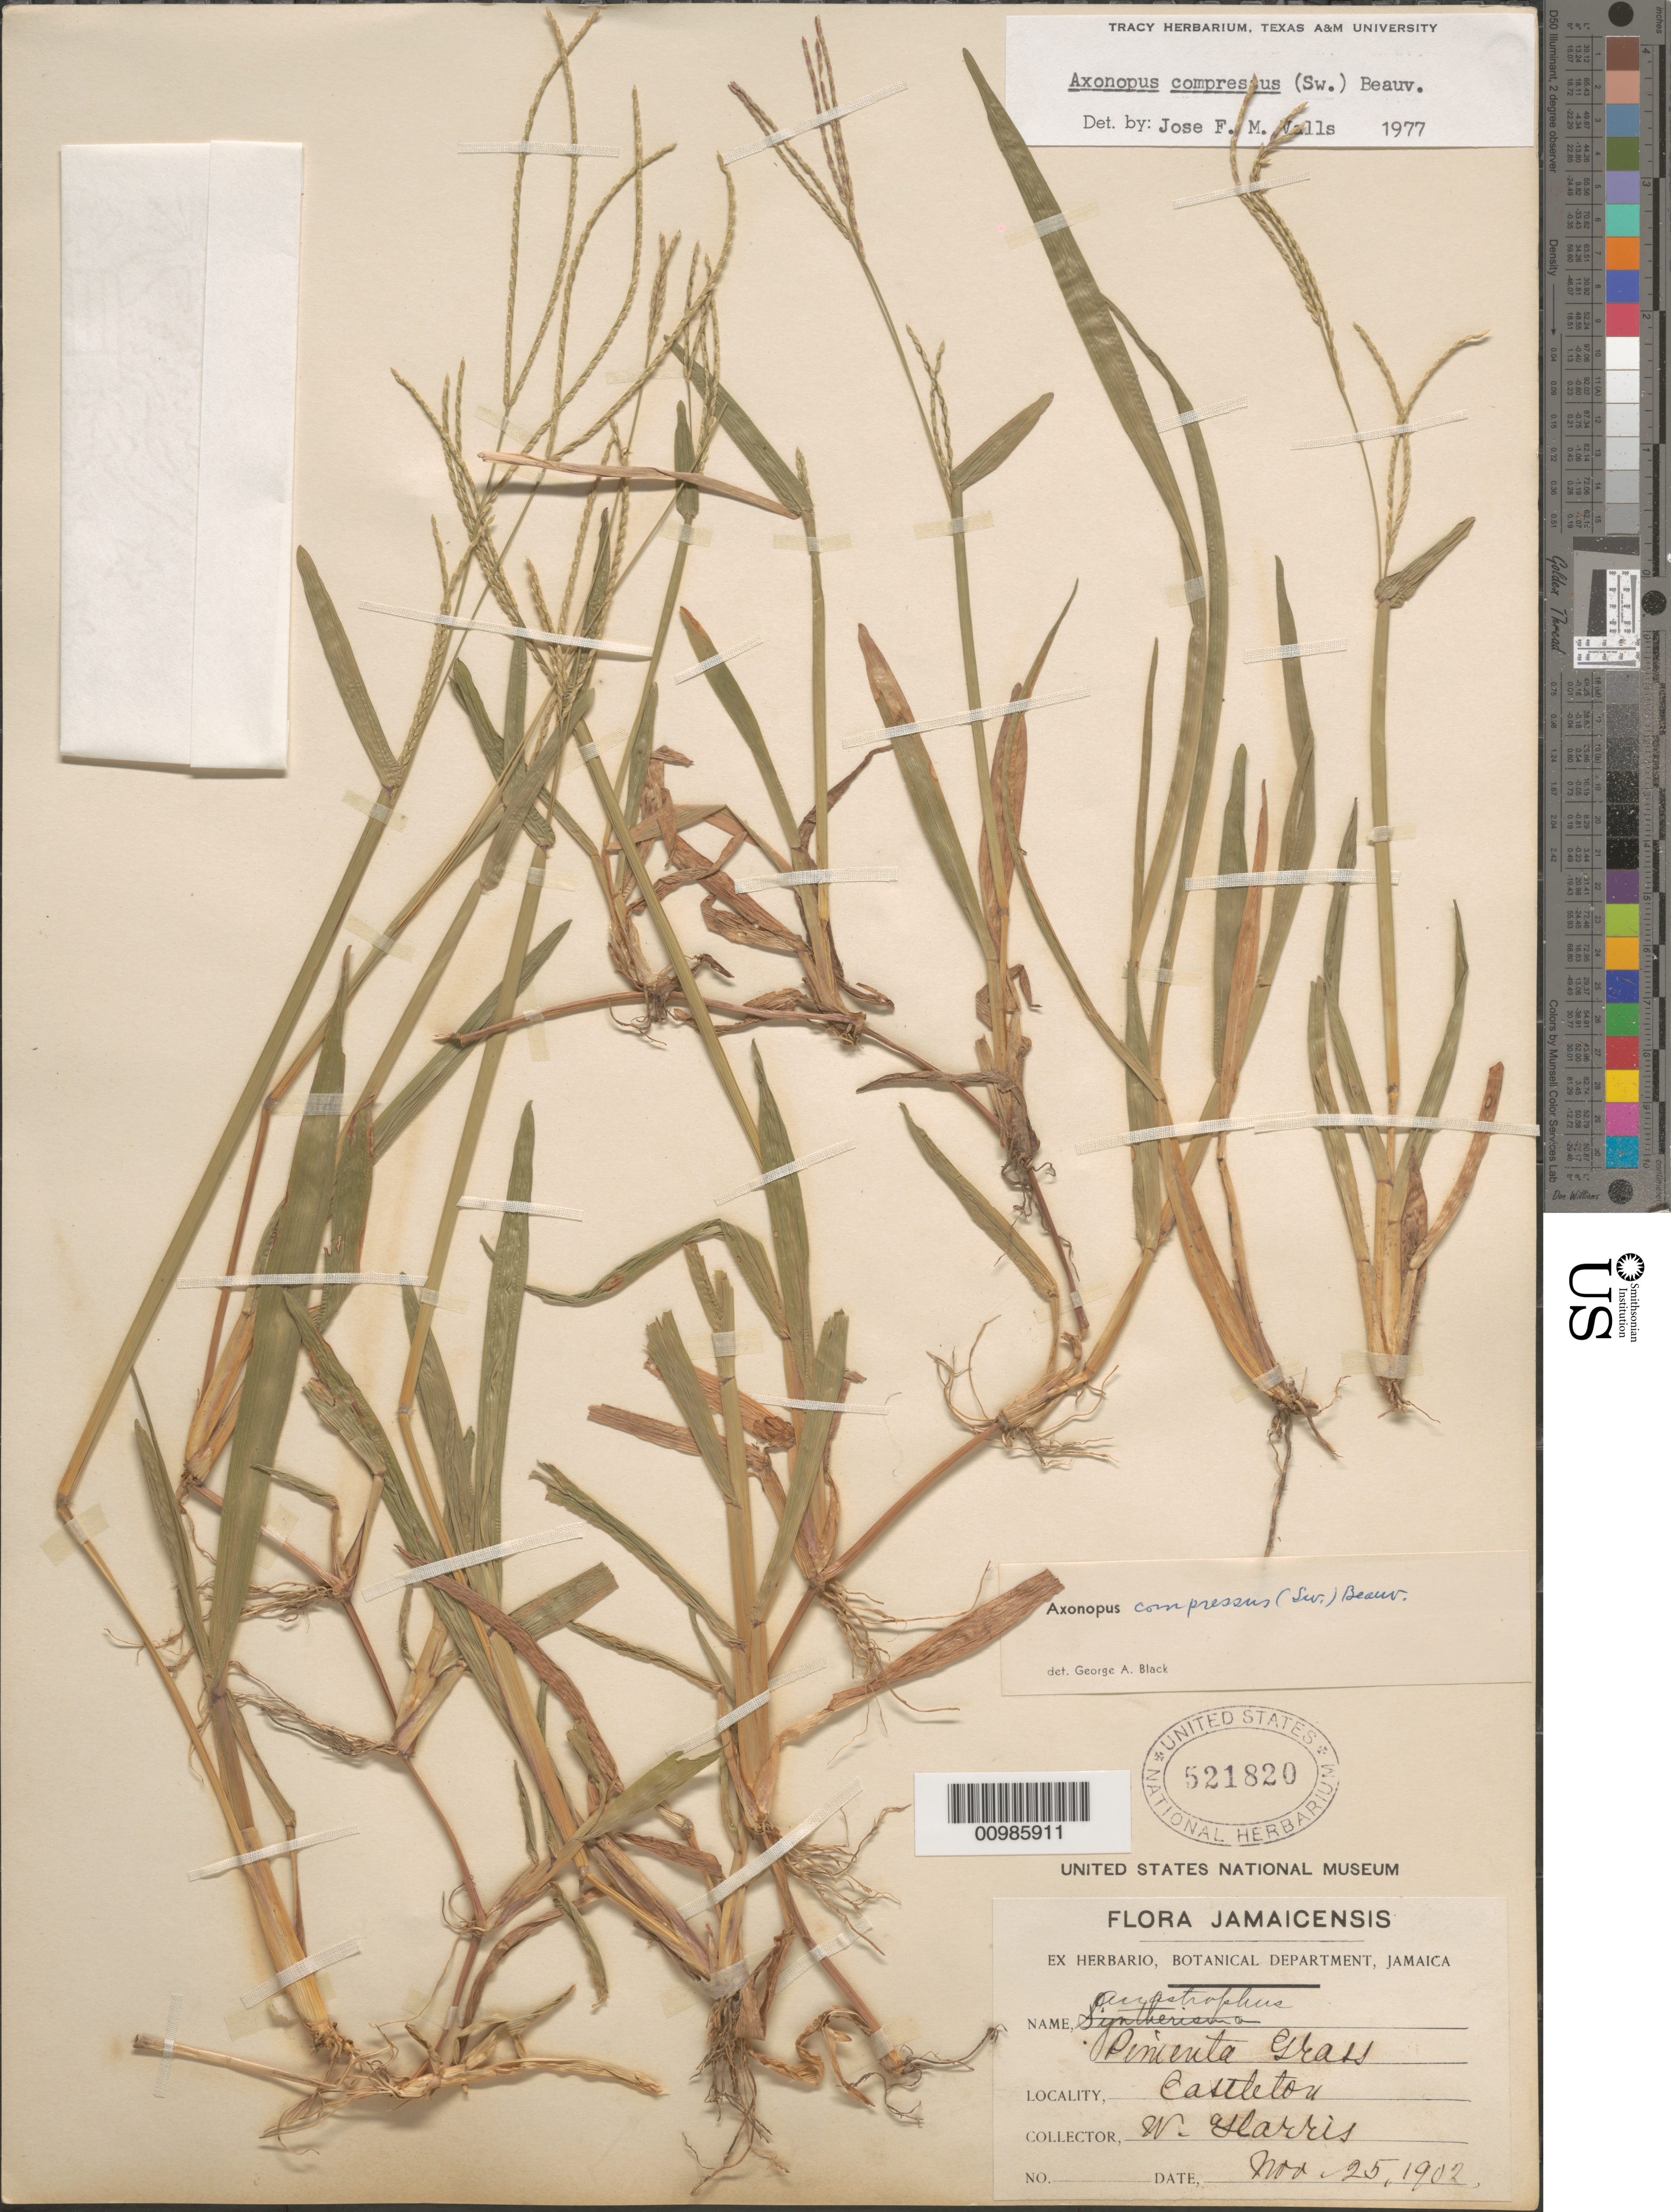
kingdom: Plantae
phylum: Tracheophyta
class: Liliopsida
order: Poales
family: Poaceae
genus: Axonopus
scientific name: Axonopus compressus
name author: (Sw.) P. Beauv.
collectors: W. H. Harris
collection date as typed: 25 Nov 1902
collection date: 1902-11-25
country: Jamaica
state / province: Saint Andrew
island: Jamaica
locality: Castleton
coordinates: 0 N, 0 E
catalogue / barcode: US 521820